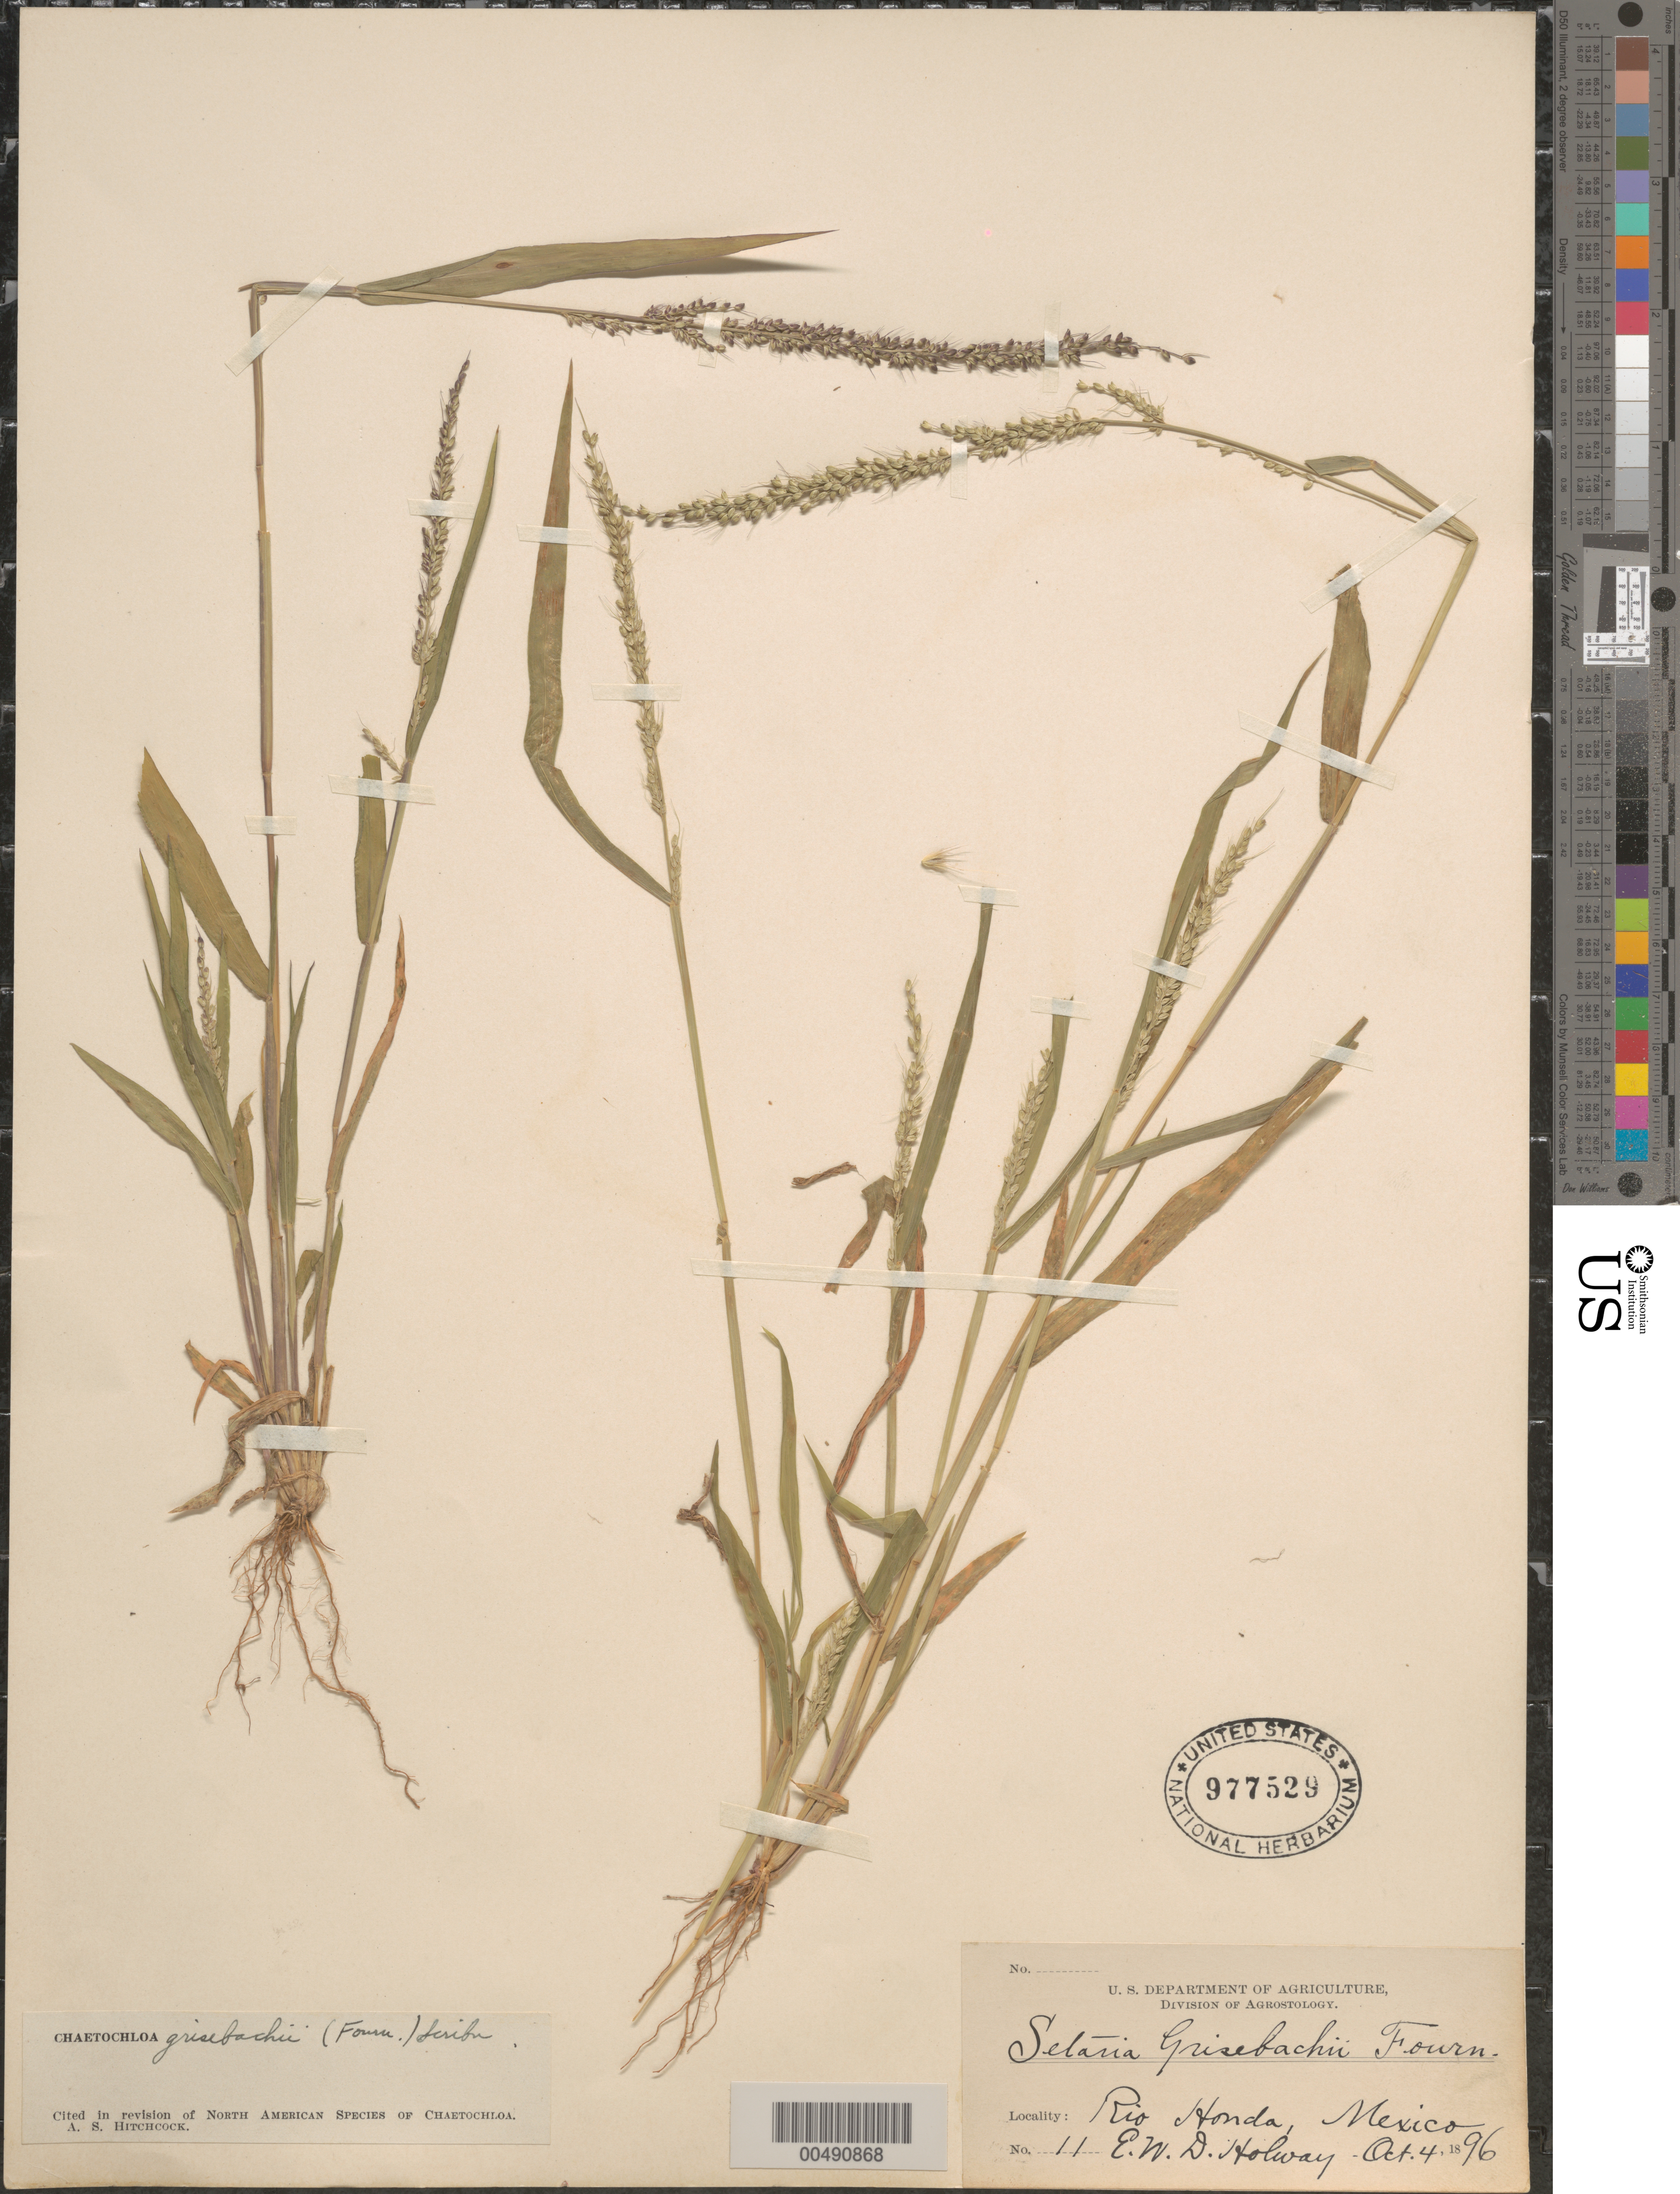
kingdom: Plantae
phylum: Tracheophyta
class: Liliopsida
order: Poales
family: Poaceae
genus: Setaria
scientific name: Setaria grisebachii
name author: E. Fourn.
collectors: E. W. D. Holway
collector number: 11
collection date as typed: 4 Oct 1896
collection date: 1896-10-04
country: Mexico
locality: Rio Honda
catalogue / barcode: US 977529